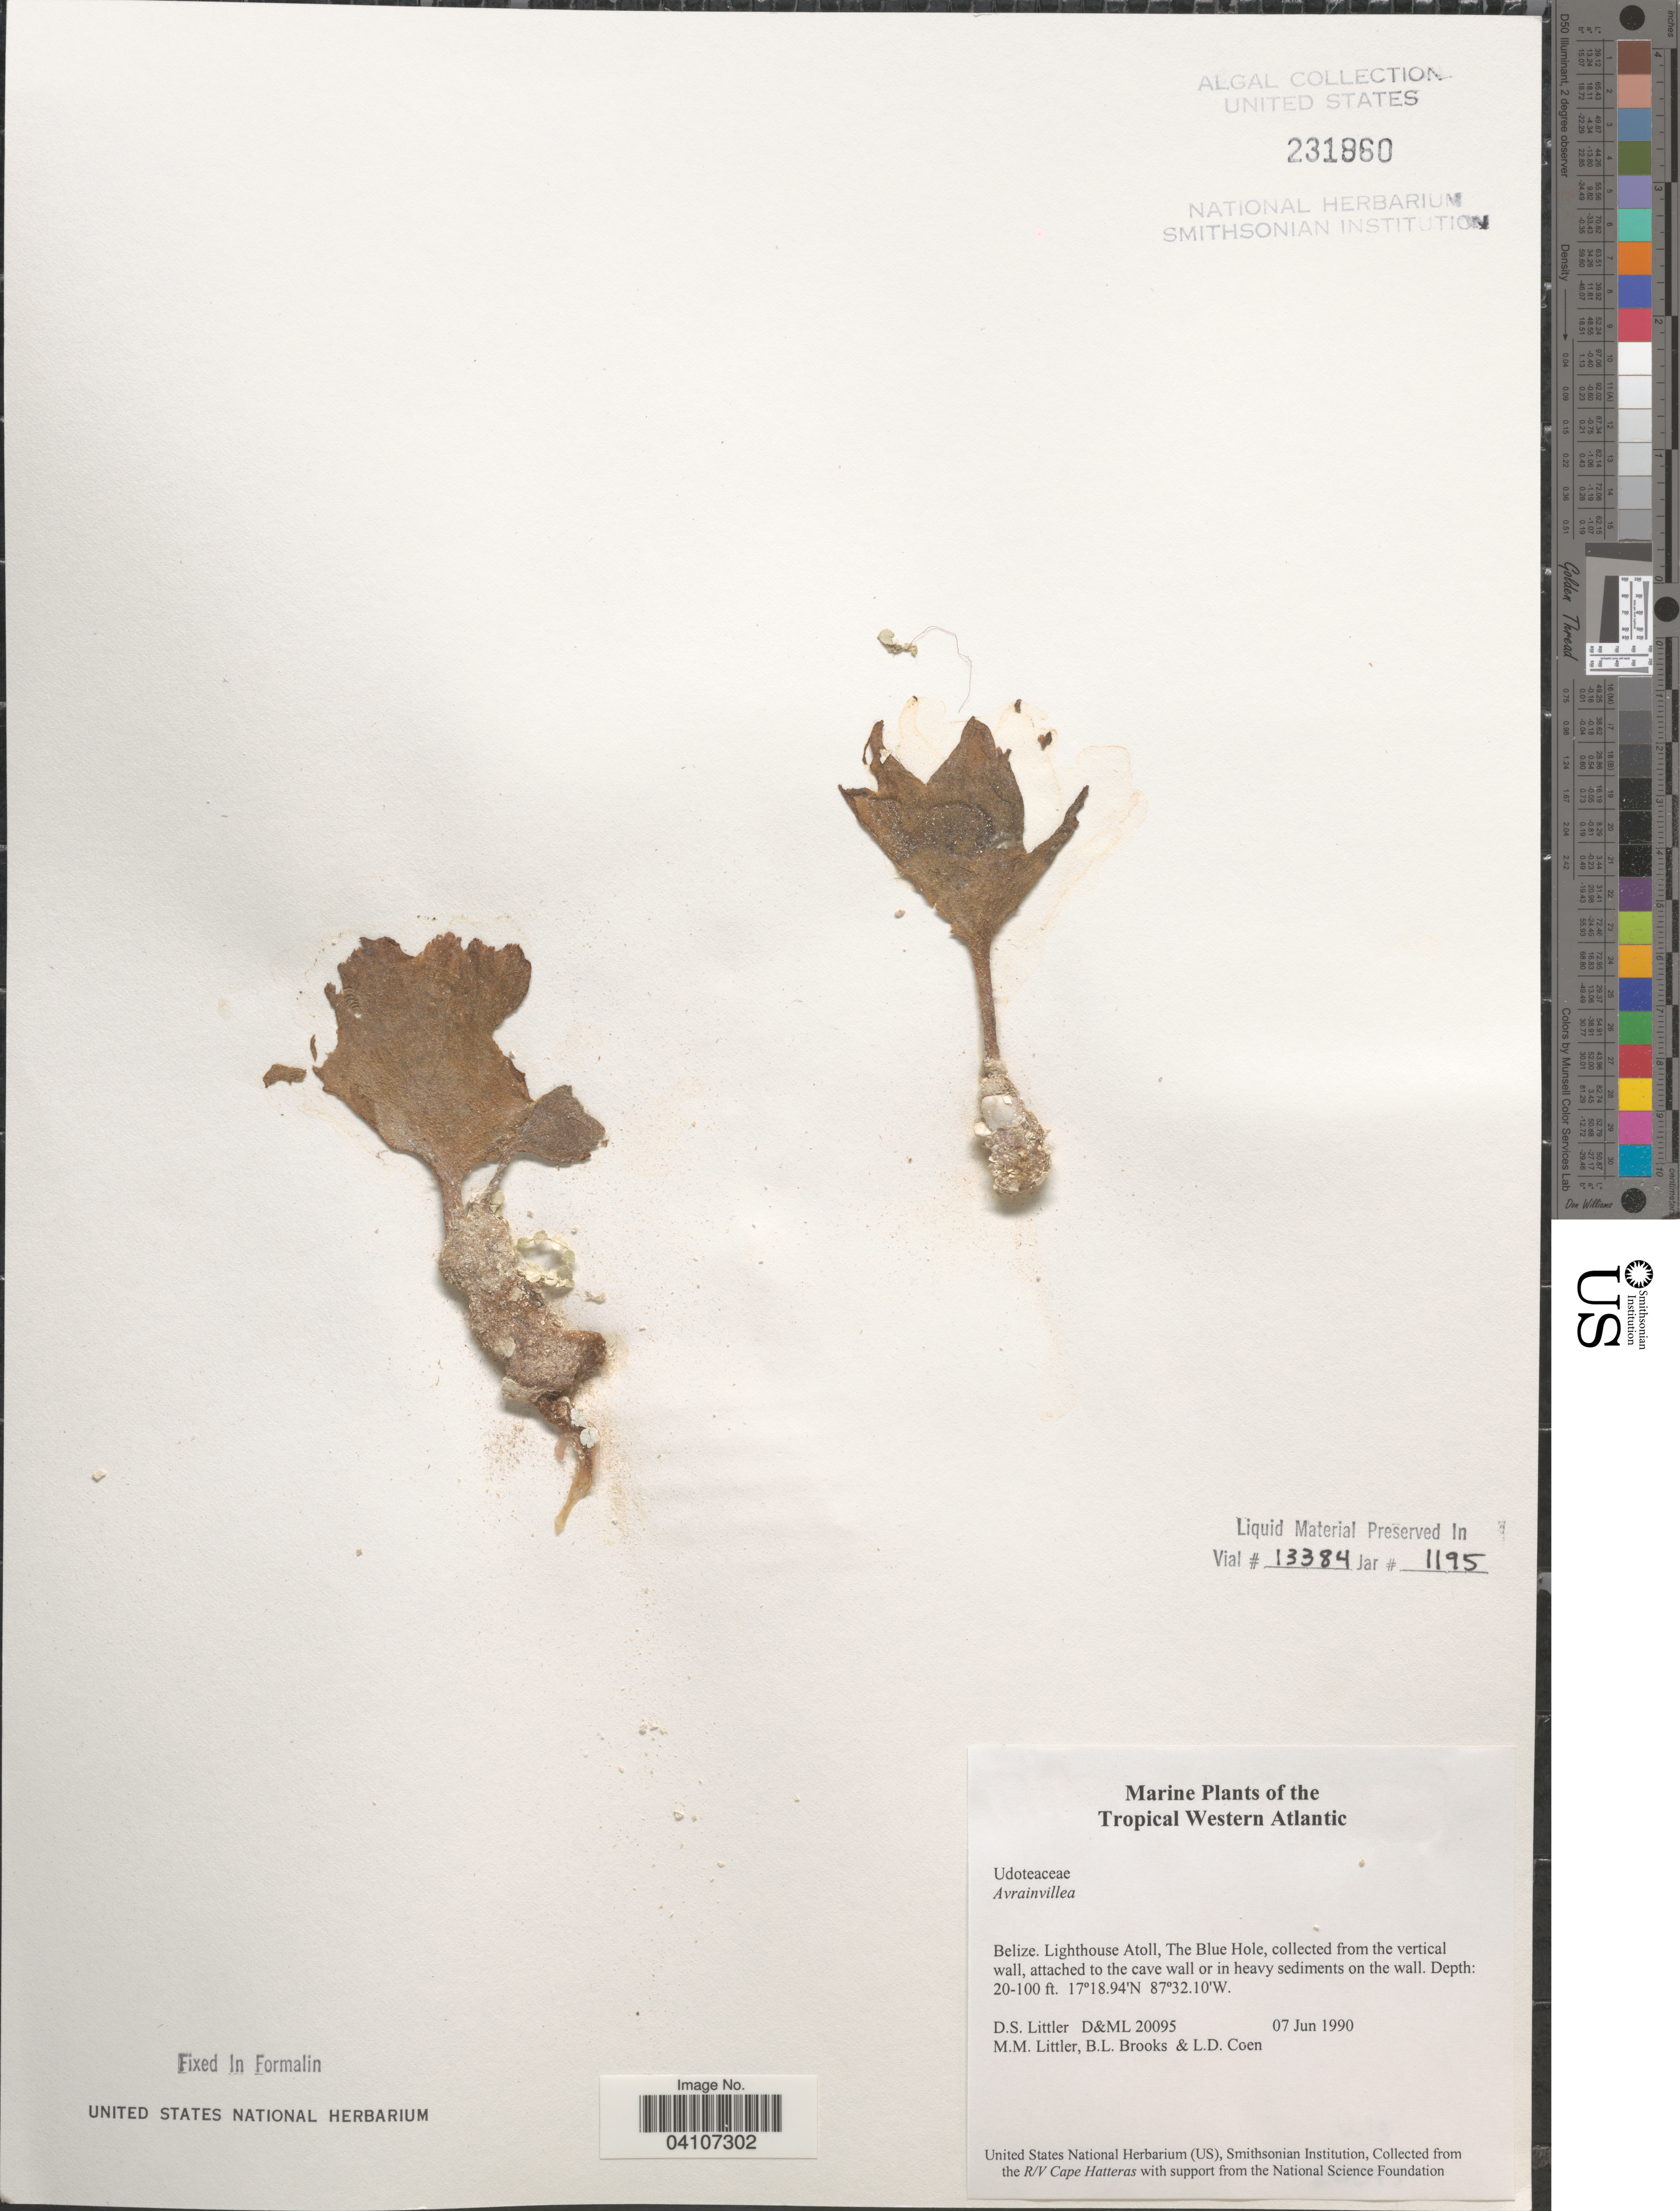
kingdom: Plantae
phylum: Chlorophyta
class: Ulvophyceae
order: Bryopsidales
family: Dichotomosiphonaceae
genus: Avrainvillea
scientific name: Avrainvillea sp.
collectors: D. S. Littler, B. Brooks & L. Coen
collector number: D&ML20095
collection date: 1990-06-07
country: Belize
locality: Tropical Western Atlantic. Lighthouse Atoll, The Blue Hole.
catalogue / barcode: US 231960